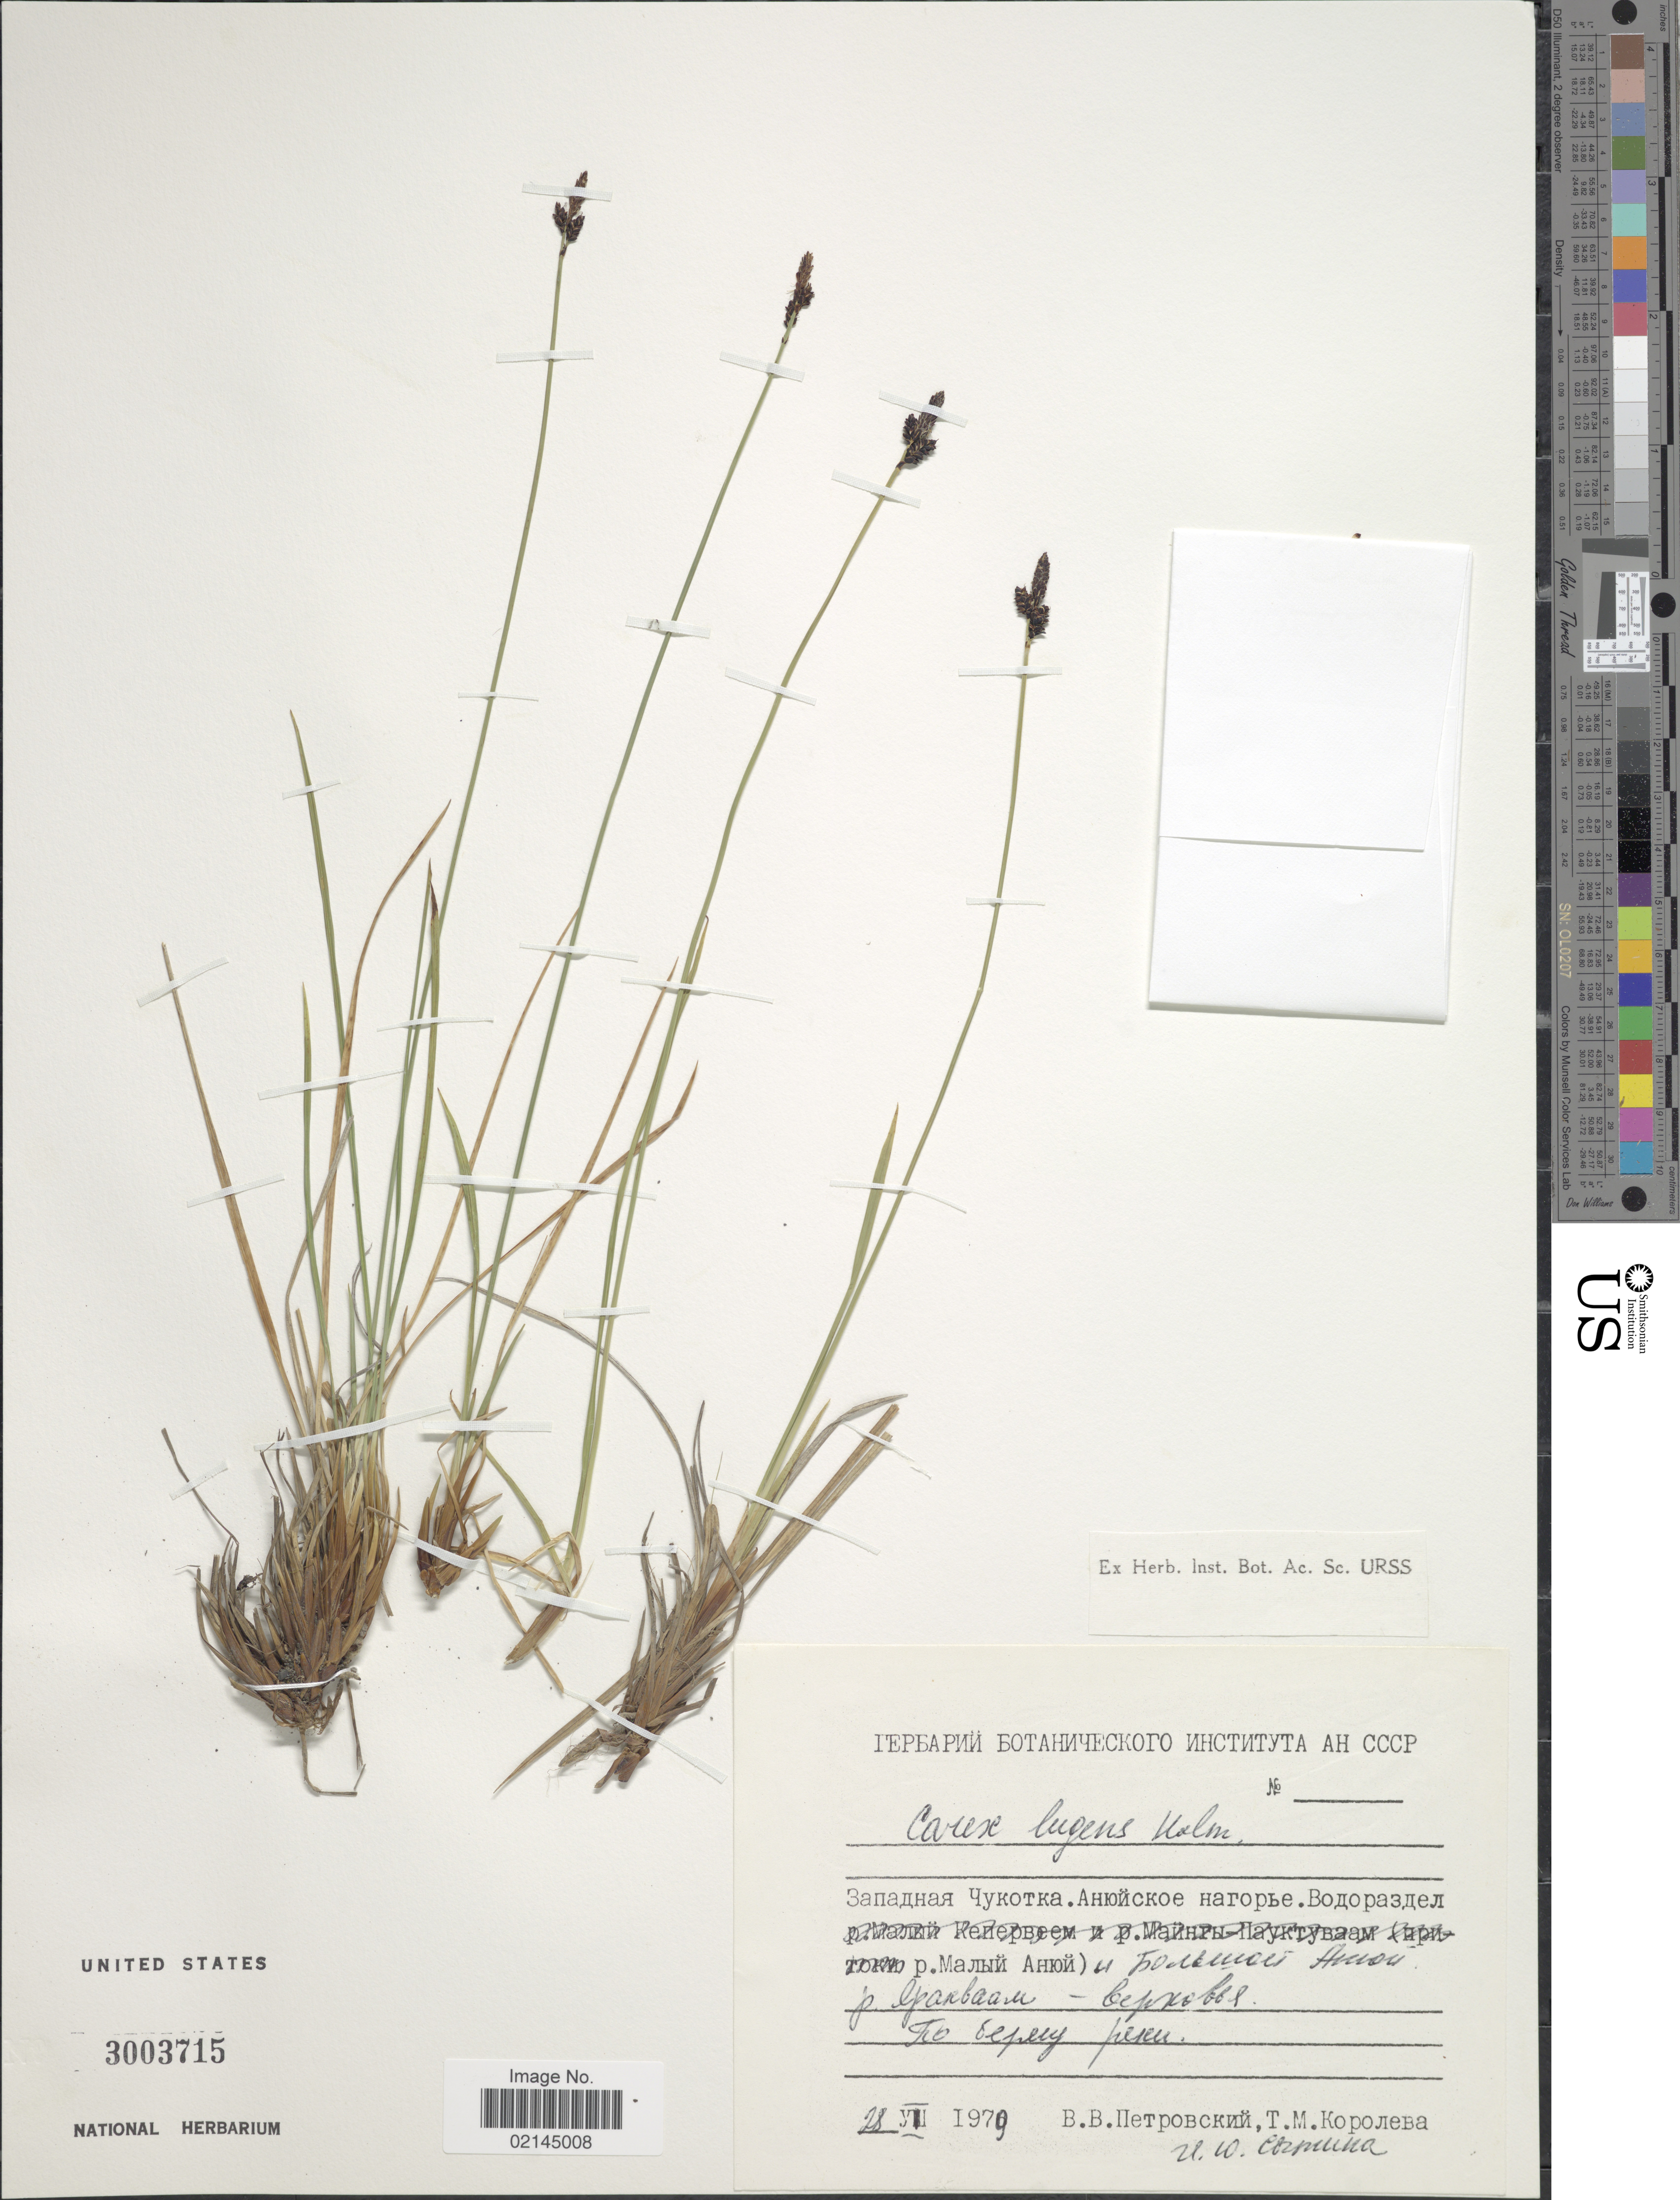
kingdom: Plantae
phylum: Tracheophyta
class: Liliopsida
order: Poales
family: Cyperaceae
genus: Carex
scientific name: Carex bigelowii subsp. lugens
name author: (Holm) T.V. Egorova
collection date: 1979-07-28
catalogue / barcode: US 3003715